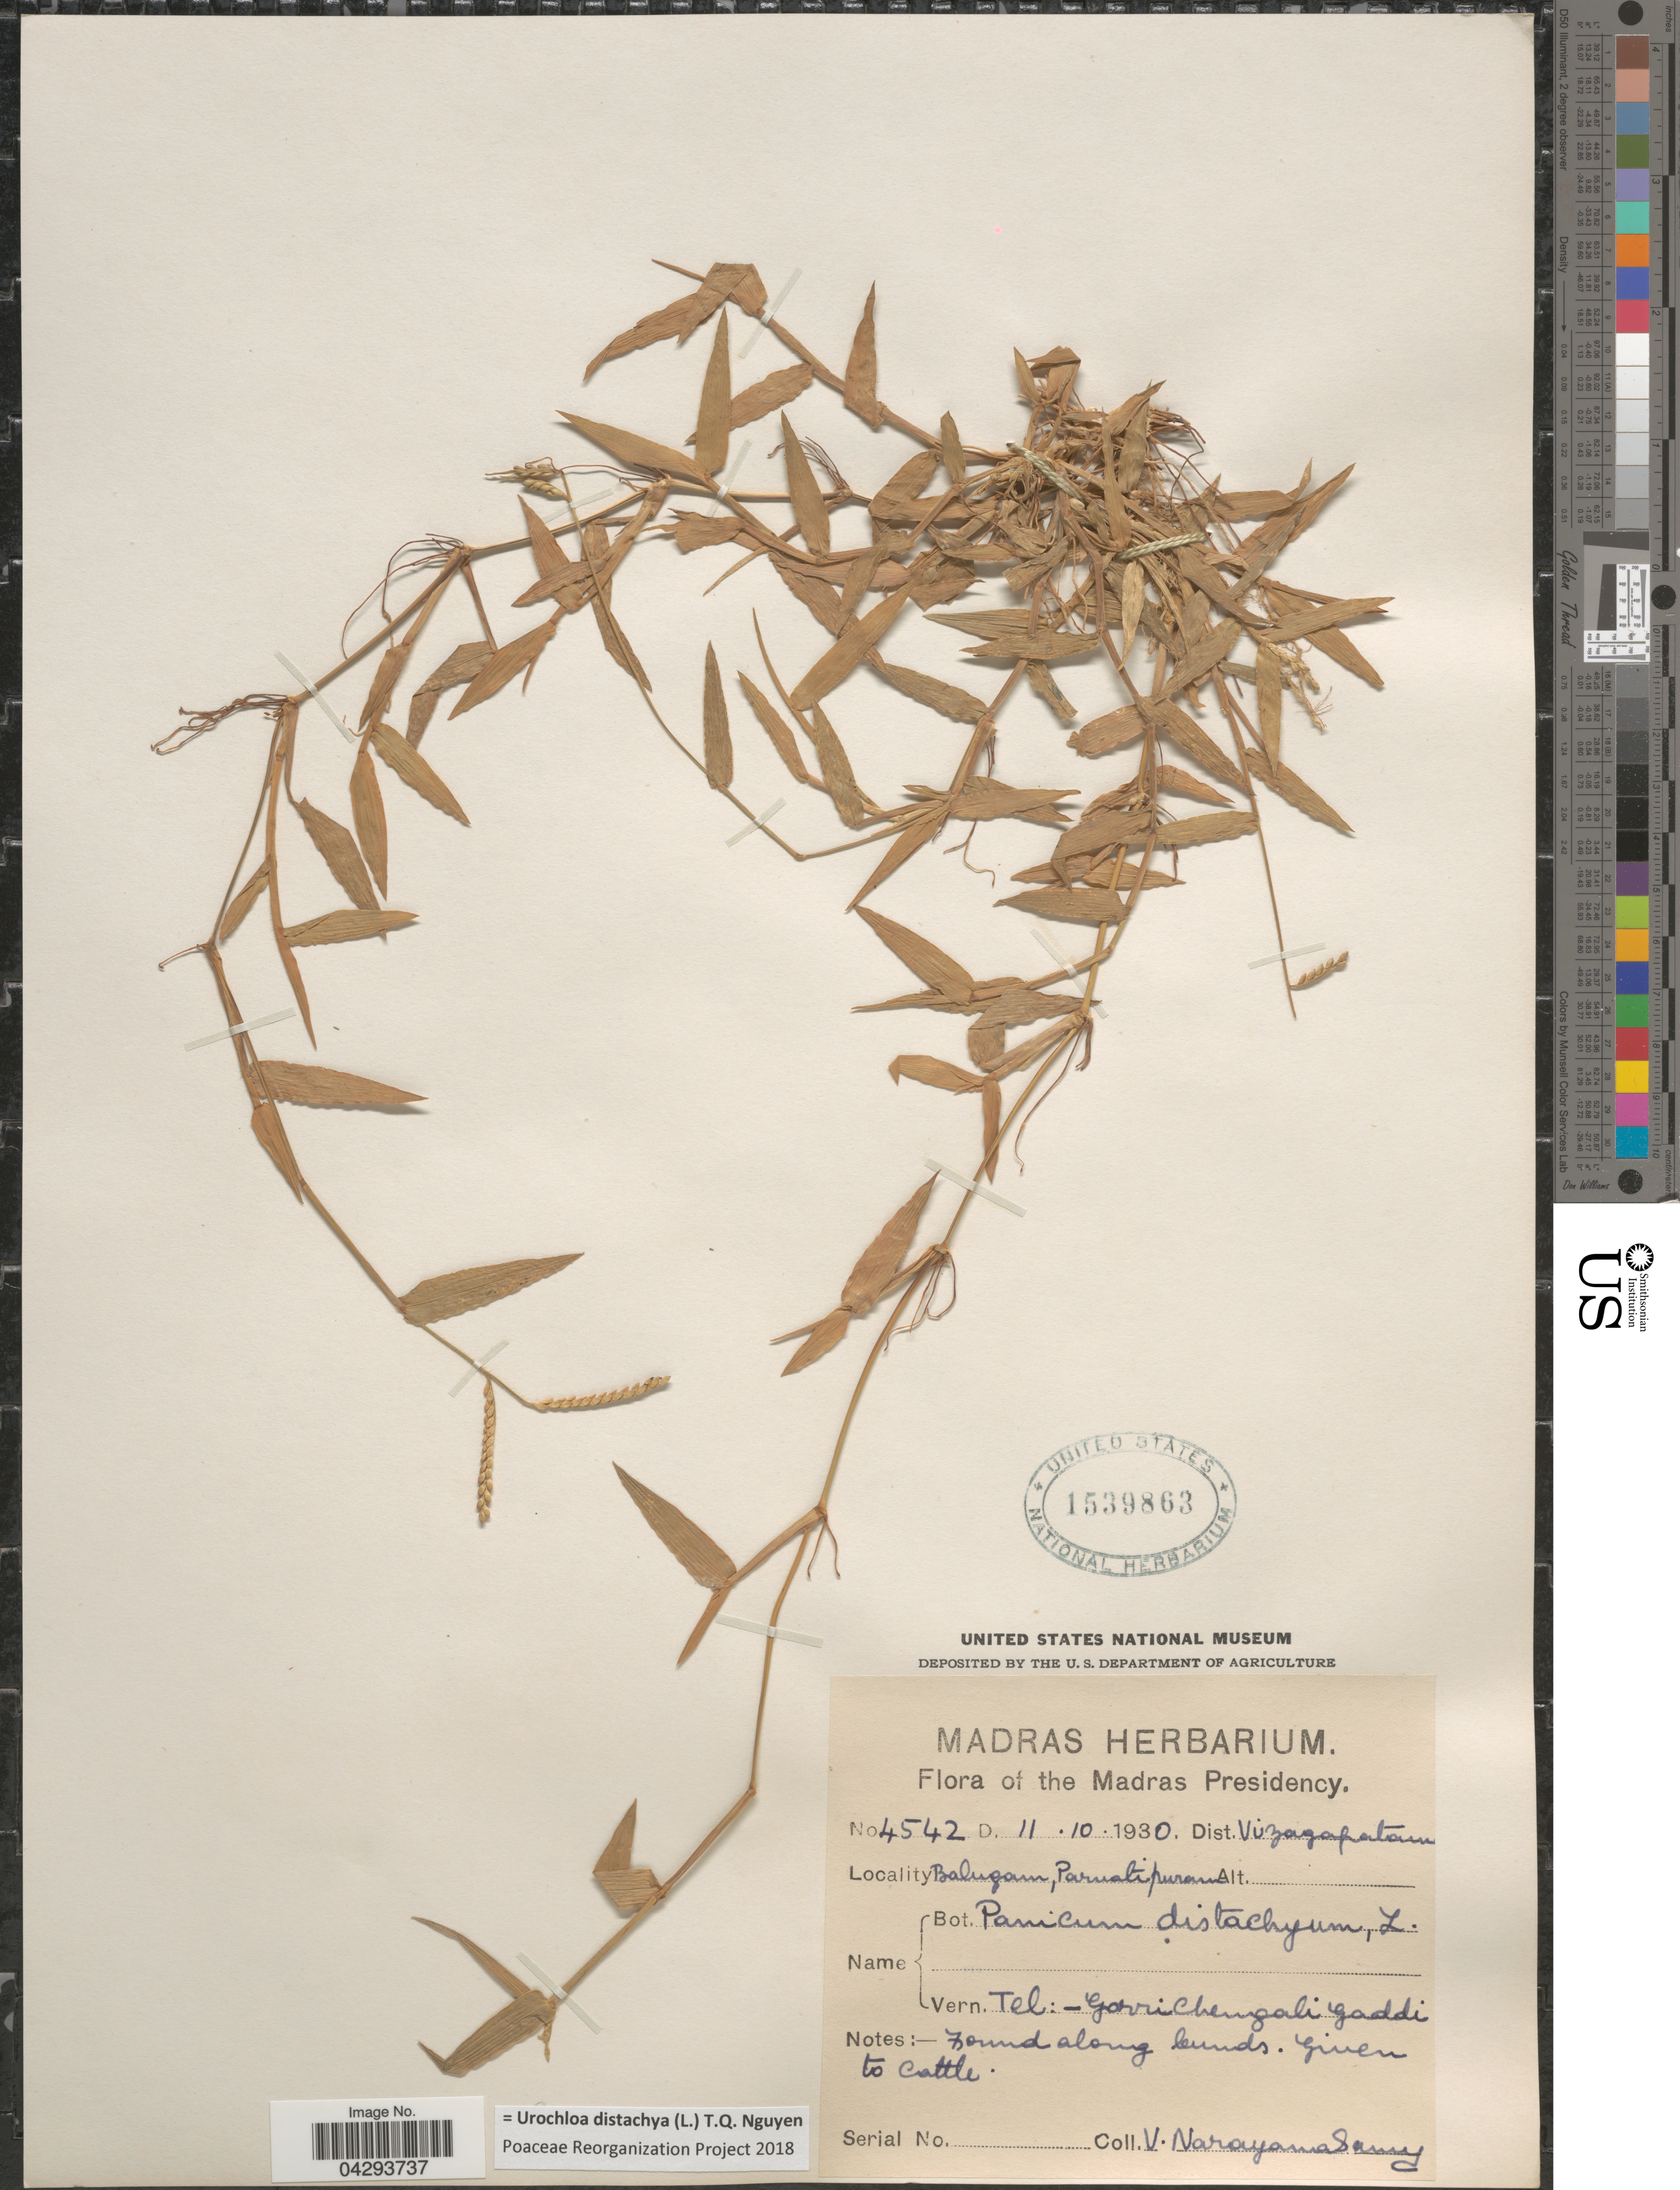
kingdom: Plantae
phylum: Tracheophyta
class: Liliopsida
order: Poales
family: Poaceae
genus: Urochloa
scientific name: Urochloa distachya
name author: (L.) T.Q. Nguyen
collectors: V. Narayanasamy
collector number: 4542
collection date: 1930-10-11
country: India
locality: Madras Presidency. Dist. Visakhapatnam. Balugam, Parvathipuram. Vern. Tel:- Gauri Chengali Gaddi.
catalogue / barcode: US 1539863